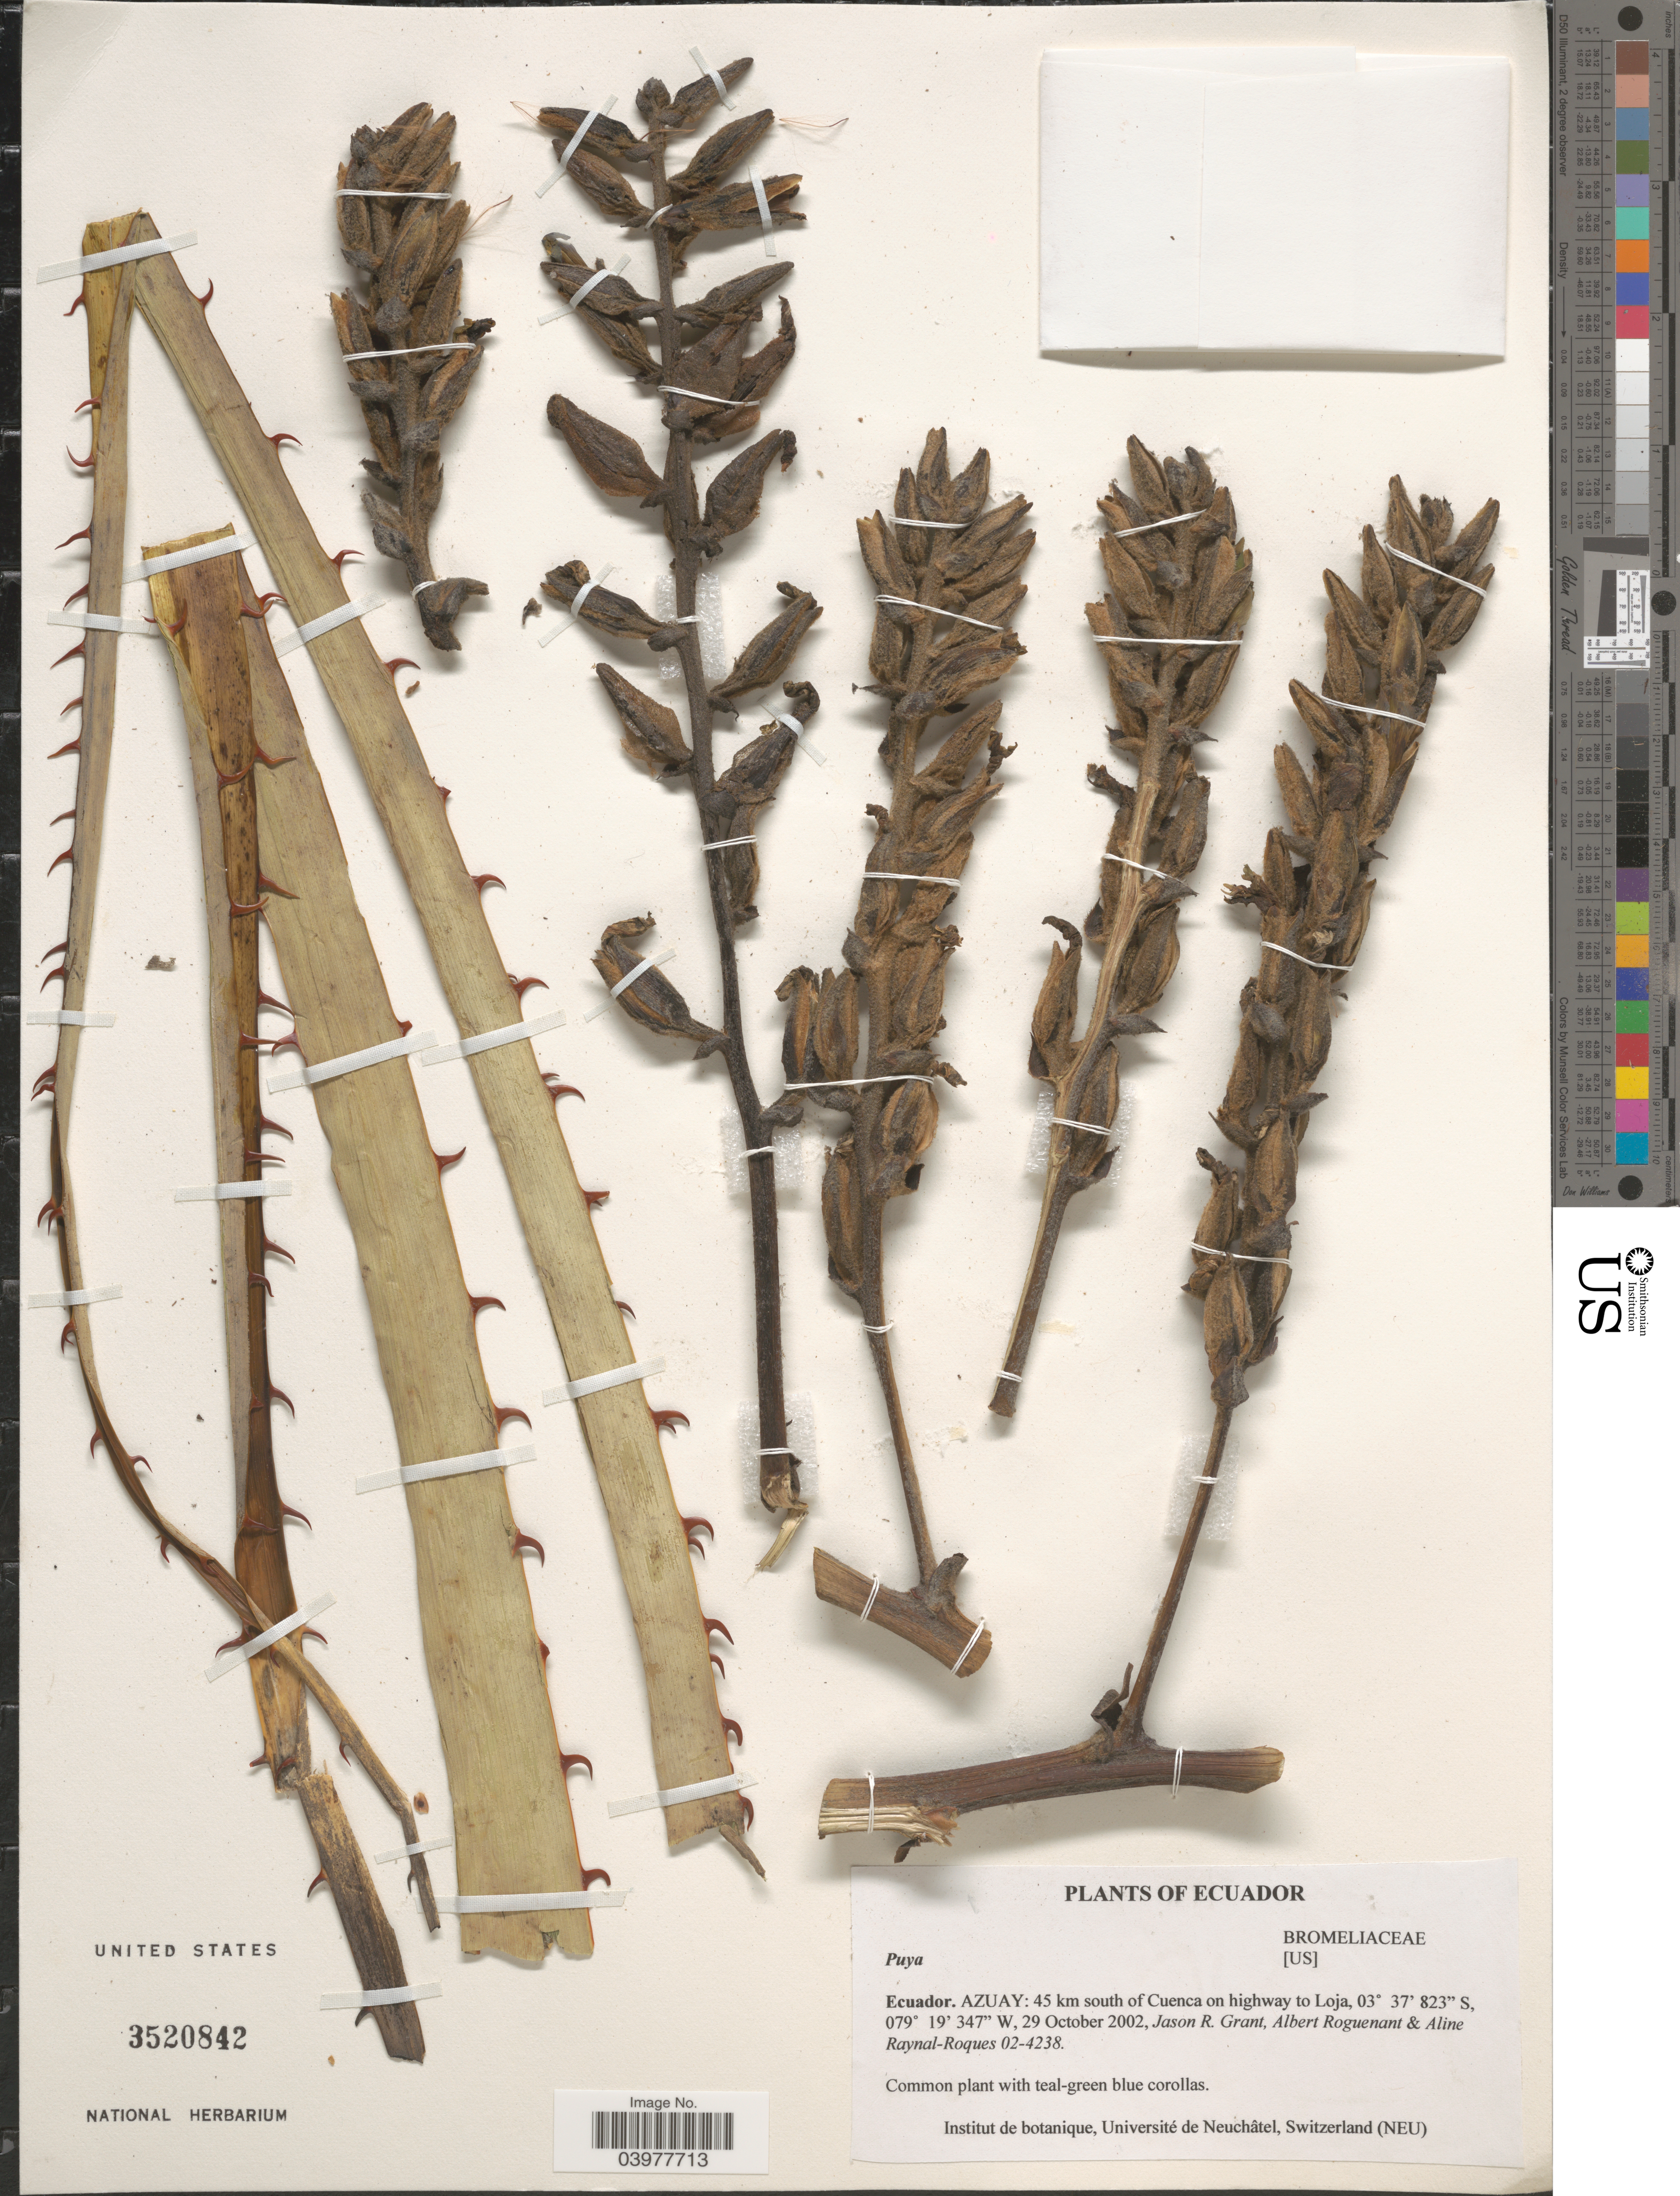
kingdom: Plantae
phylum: Tracheophyta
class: Liliopsida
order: Poales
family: Bromeliaceae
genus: Puya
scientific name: Puya sp.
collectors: J. R. Grant, A. Roguenant & A. M. Raynal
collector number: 02-4238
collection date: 2002-10-29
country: Ecuador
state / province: Azuay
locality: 45 km south of Cuenca on highway to Loja.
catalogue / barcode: US 3520842